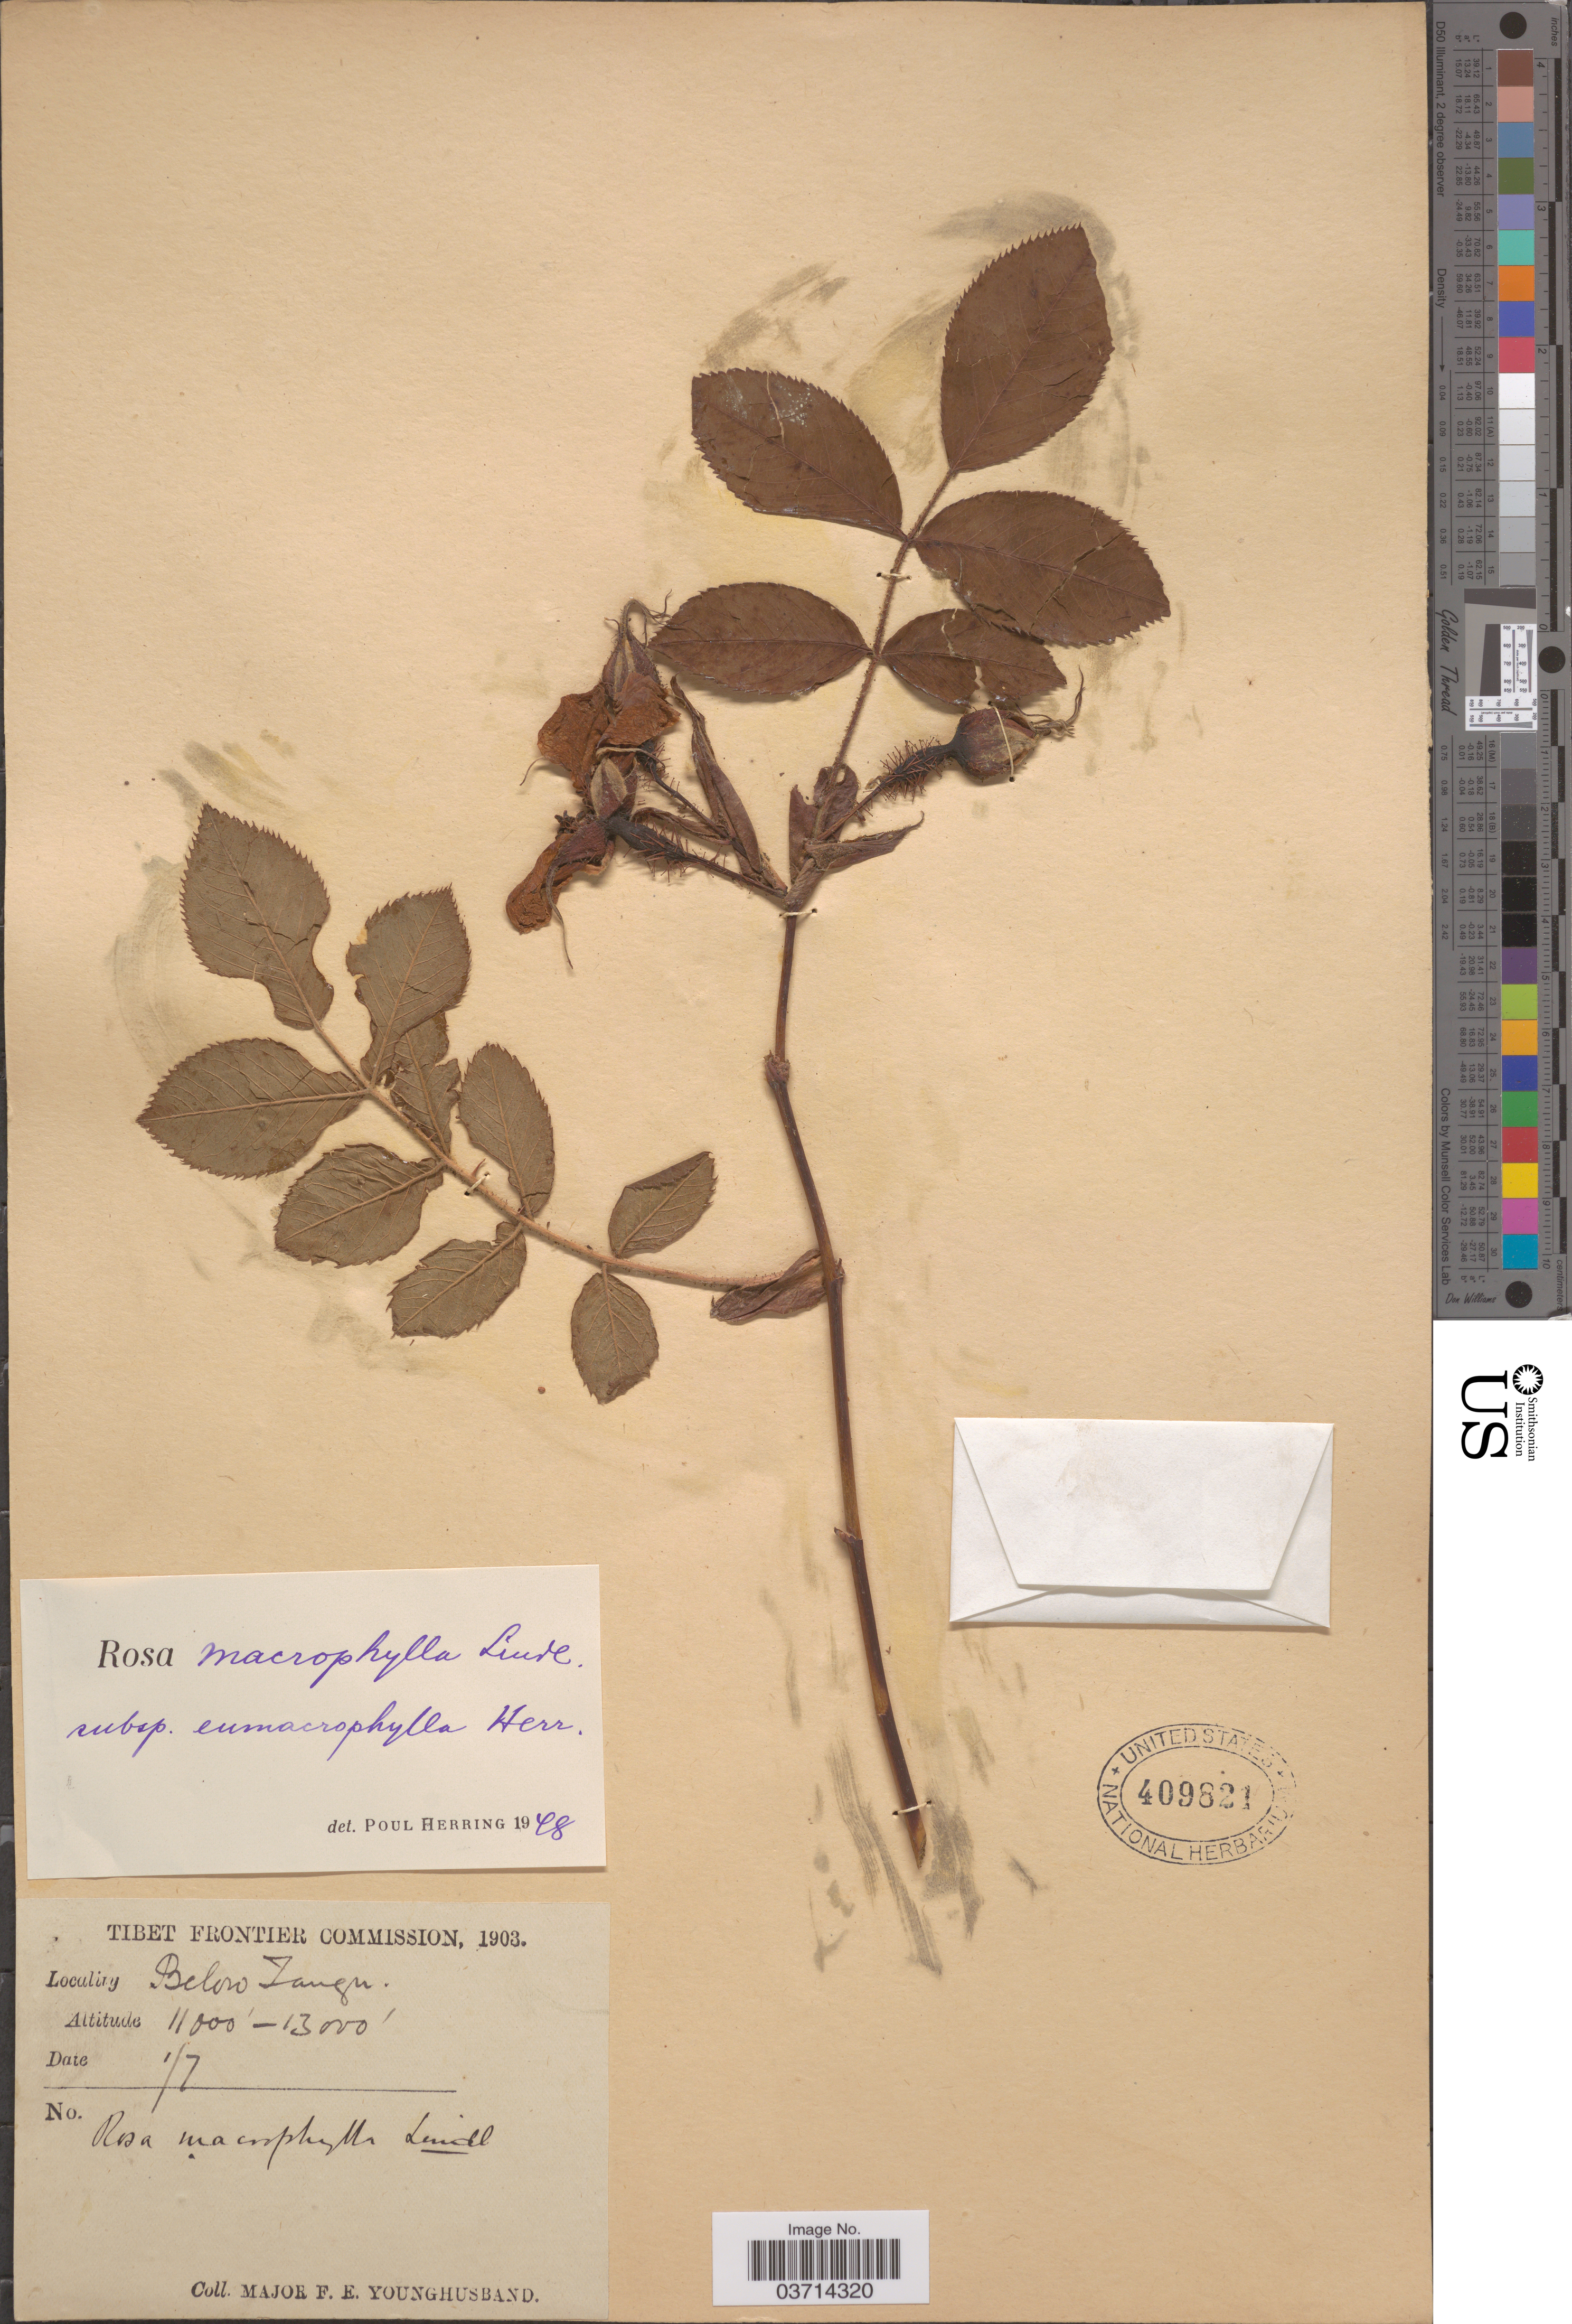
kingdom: Plantae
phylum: Tracheophyta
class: Magnoliopsida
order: Rosales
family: Rosaceae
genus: Rosa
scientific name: Rosa macrophylla var. macrophylla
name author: Lindl.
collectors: F. Younghusband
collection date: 1903-07-01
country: China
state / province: Xizang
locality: Below Tangu.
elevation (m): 3353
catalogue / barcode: US 409821